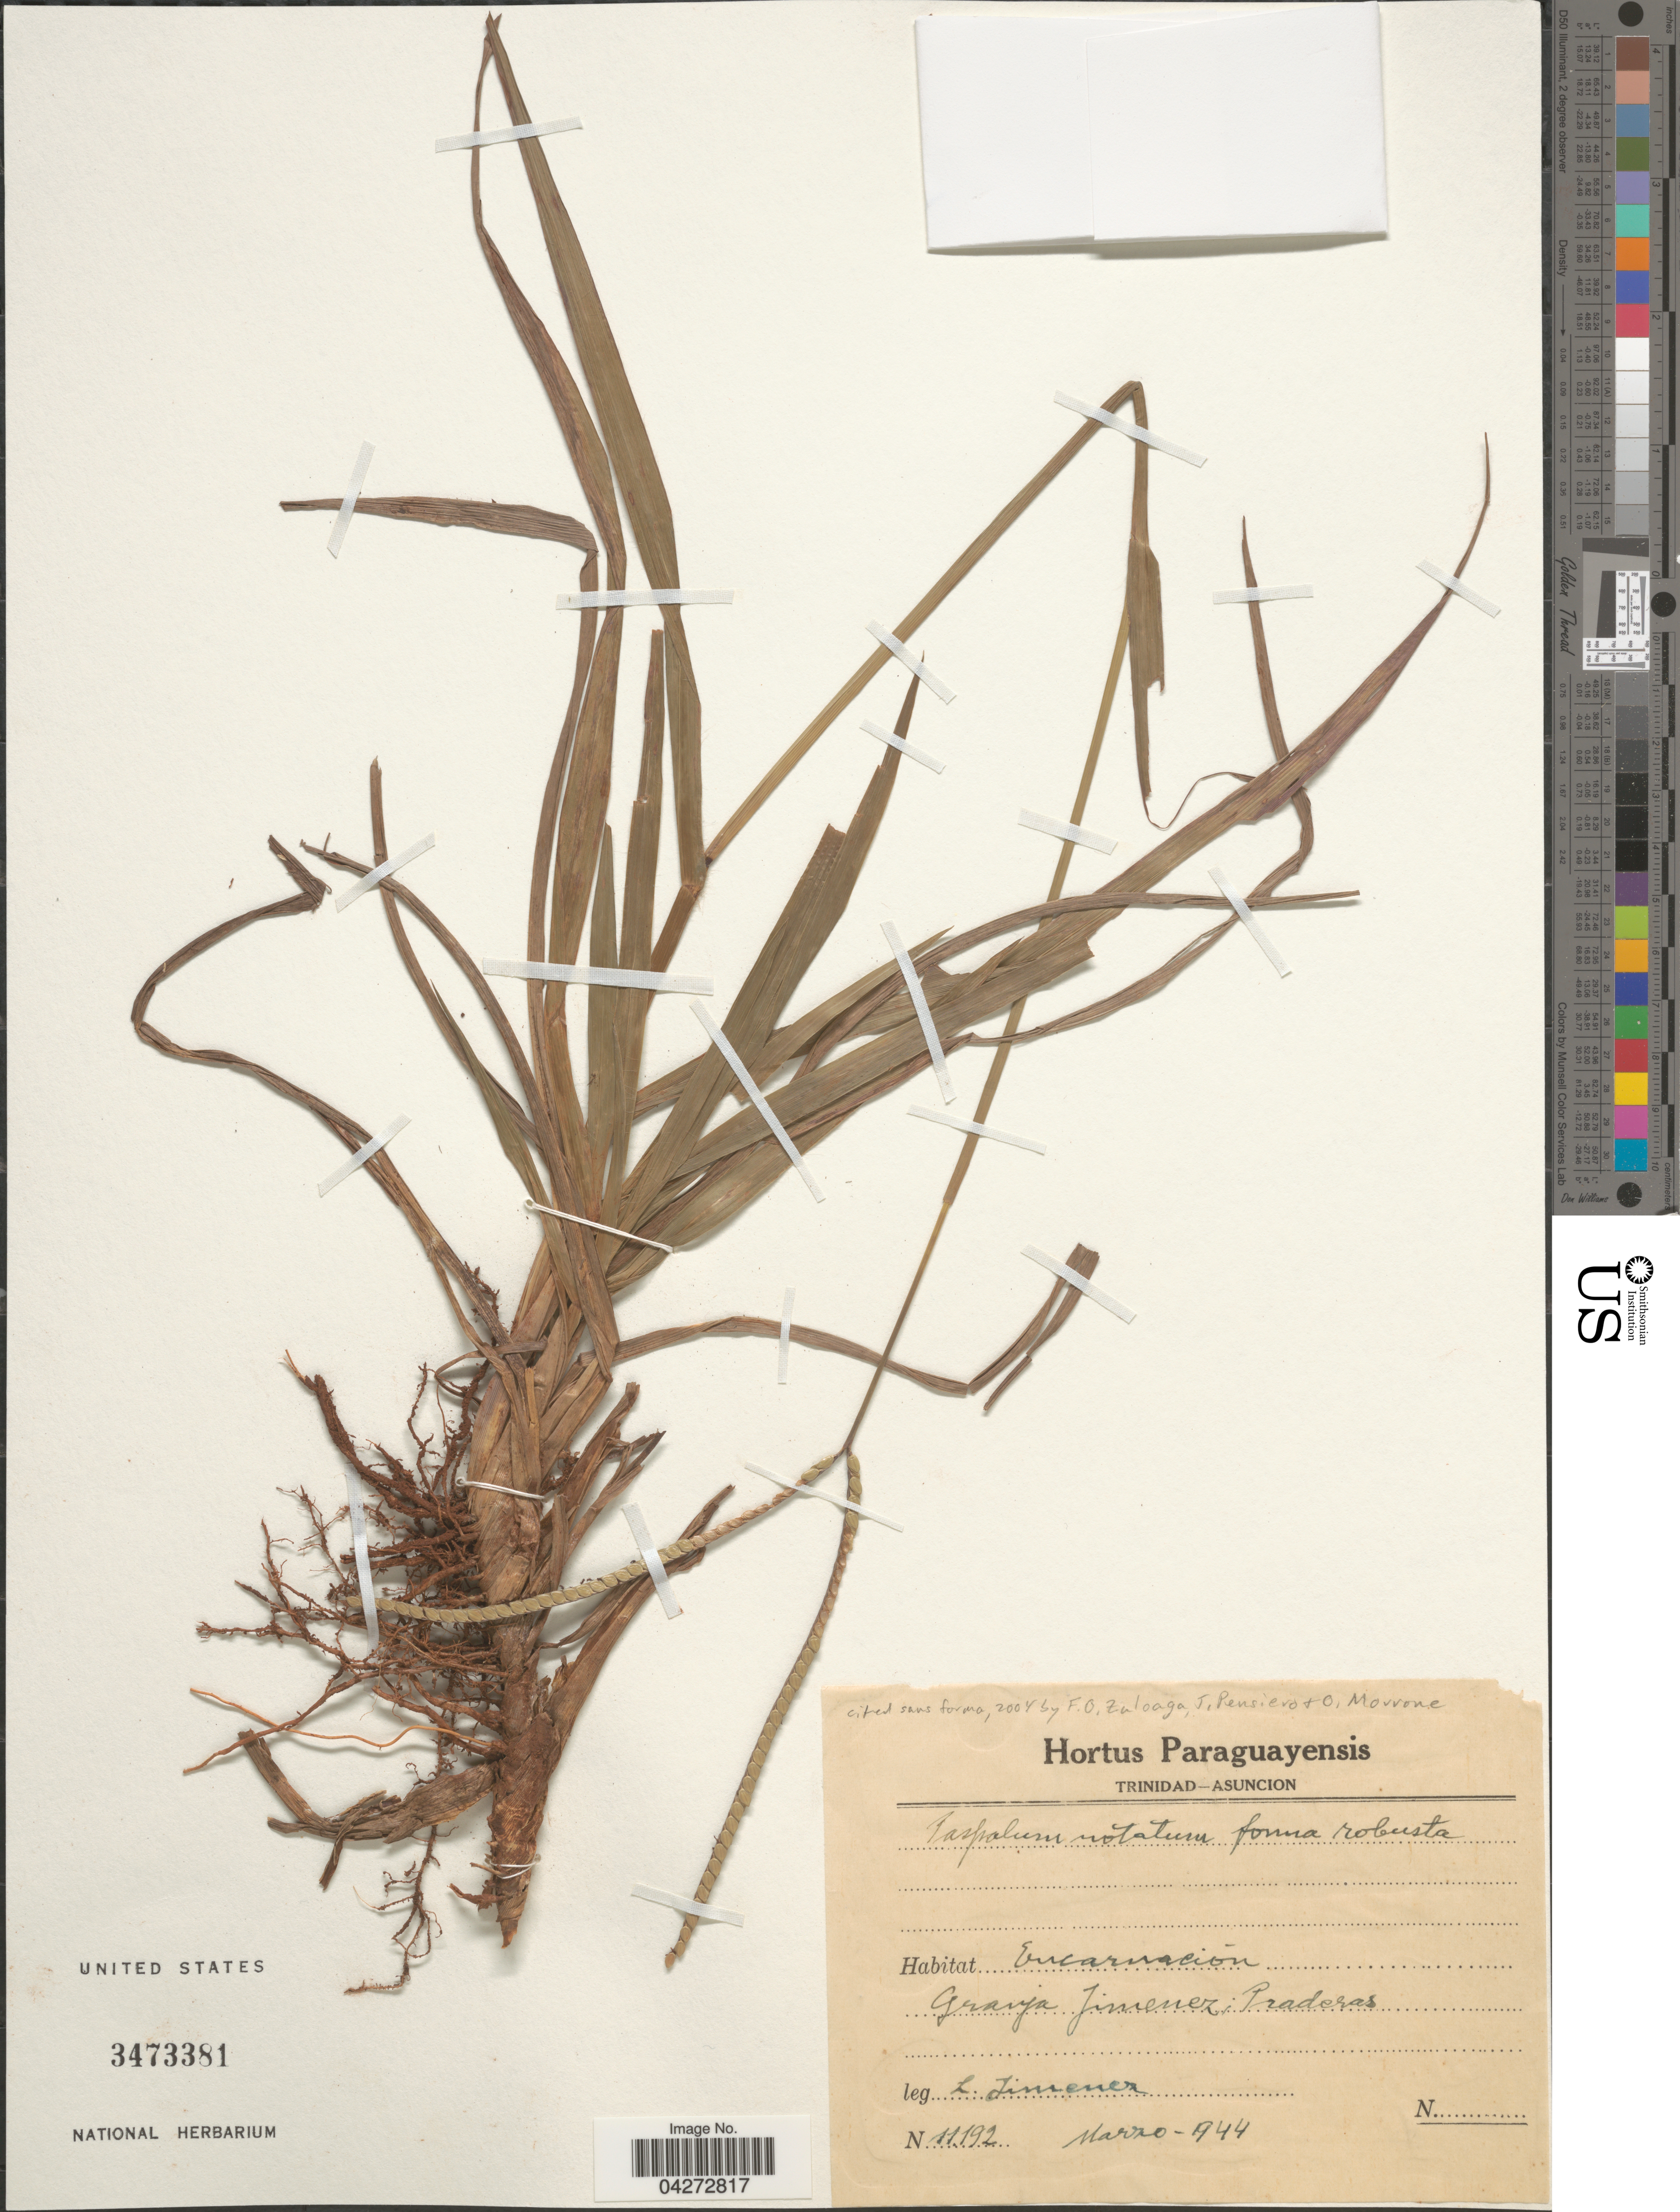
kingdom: Plantae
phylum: Tracheophyta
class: Liliopsida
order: Poales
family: Poaceae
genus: Paspalum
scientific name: Paspalum notatum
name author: Flüggé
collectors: J. Jimenez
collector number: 11192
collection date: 1944-03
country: Paraguay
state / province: Asuncion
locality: Trinidad. Encarnación. Granja Jimenez; Praderas.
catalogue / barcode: US 3473381